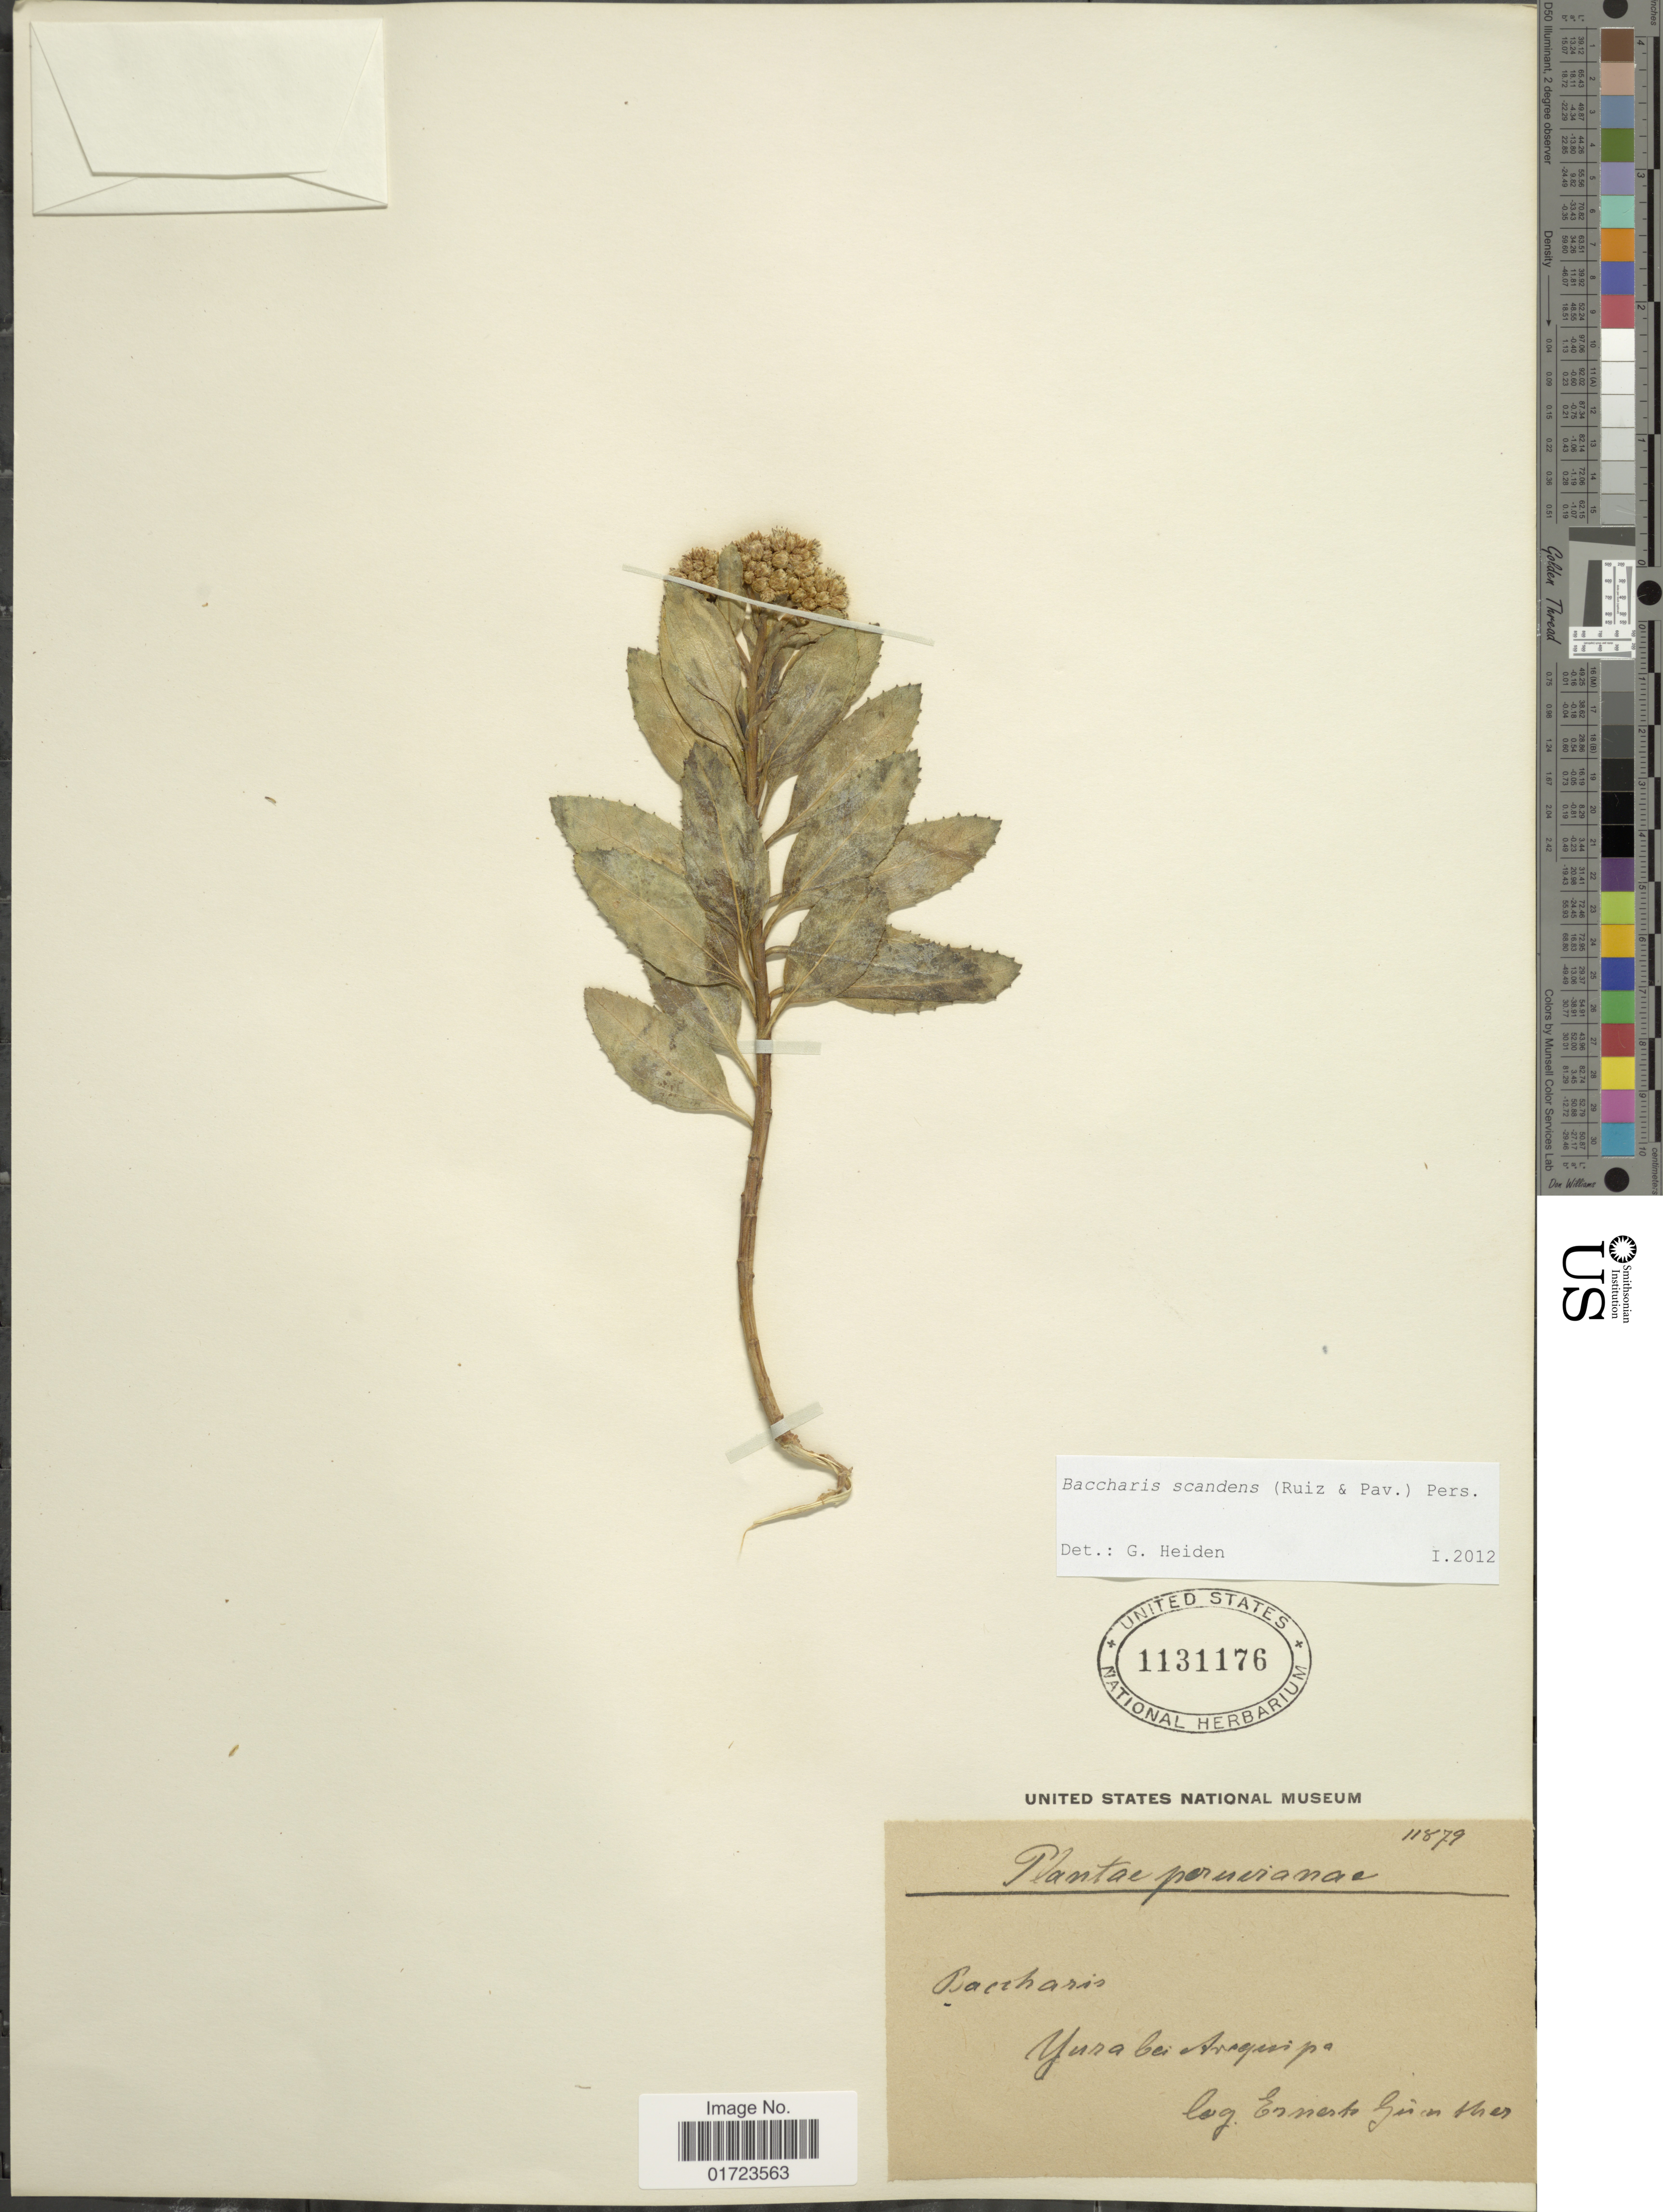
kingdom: Plantae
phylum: Tracheophyta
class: Magnoliopsida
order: Asterales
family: Asteraceae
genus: Baccharis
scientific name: Baccharis scandens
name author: (Ruiz & Pav.) Pers.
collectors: E. Gunther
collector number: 11879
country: Peru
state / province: Arequipa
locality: Yura bei Arequipa.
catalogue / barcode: US 1131176